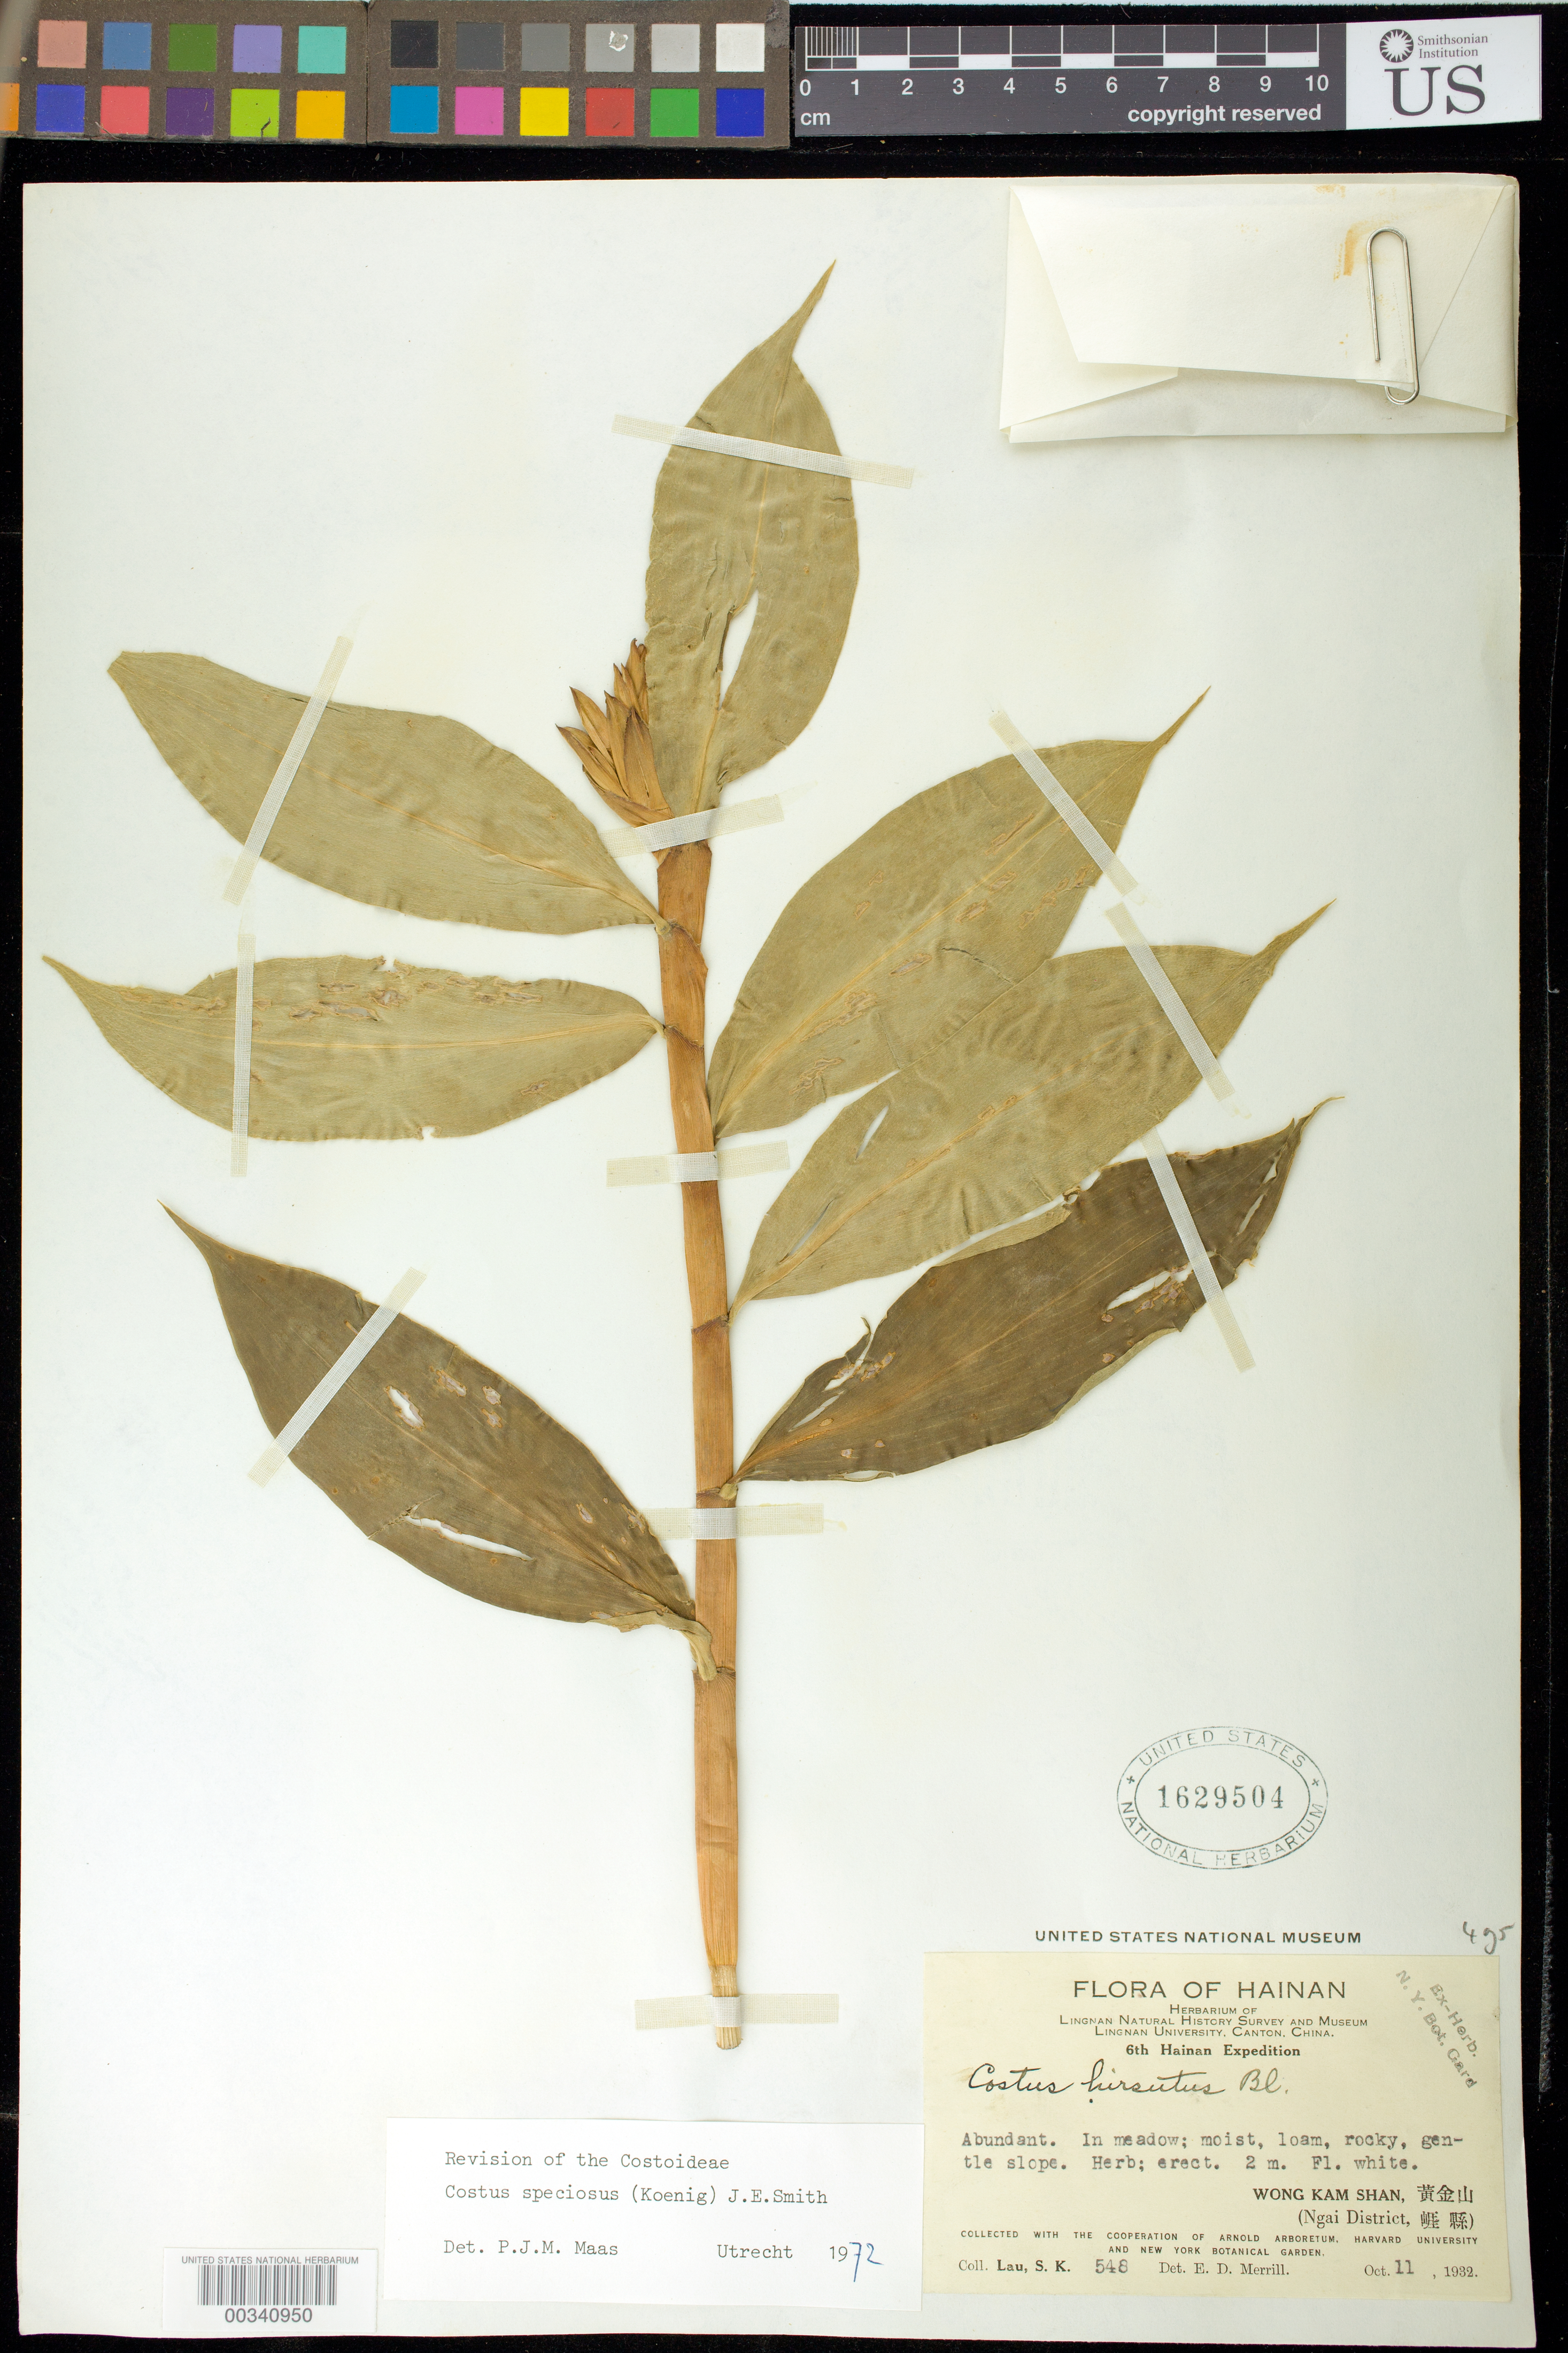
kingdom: Plantae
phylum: Tracheophyta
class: Liliopsida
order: Zingiberales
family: Costaceae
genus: Hellenia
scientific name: Hellenia speciosa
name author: (J. Koenig) S.R. Dutta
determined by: (US) Smithsonian Institution - National Museum of Natural History - Department of Botany (UNITED STATES)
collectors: S. K. Lau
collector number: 548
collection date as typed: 11 Oct 1932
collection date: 1932-10-11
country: China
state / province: Hainan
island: Hainan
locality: Flora of hainan, wong kam shan, (ngai dist)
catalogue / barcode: US 1629504